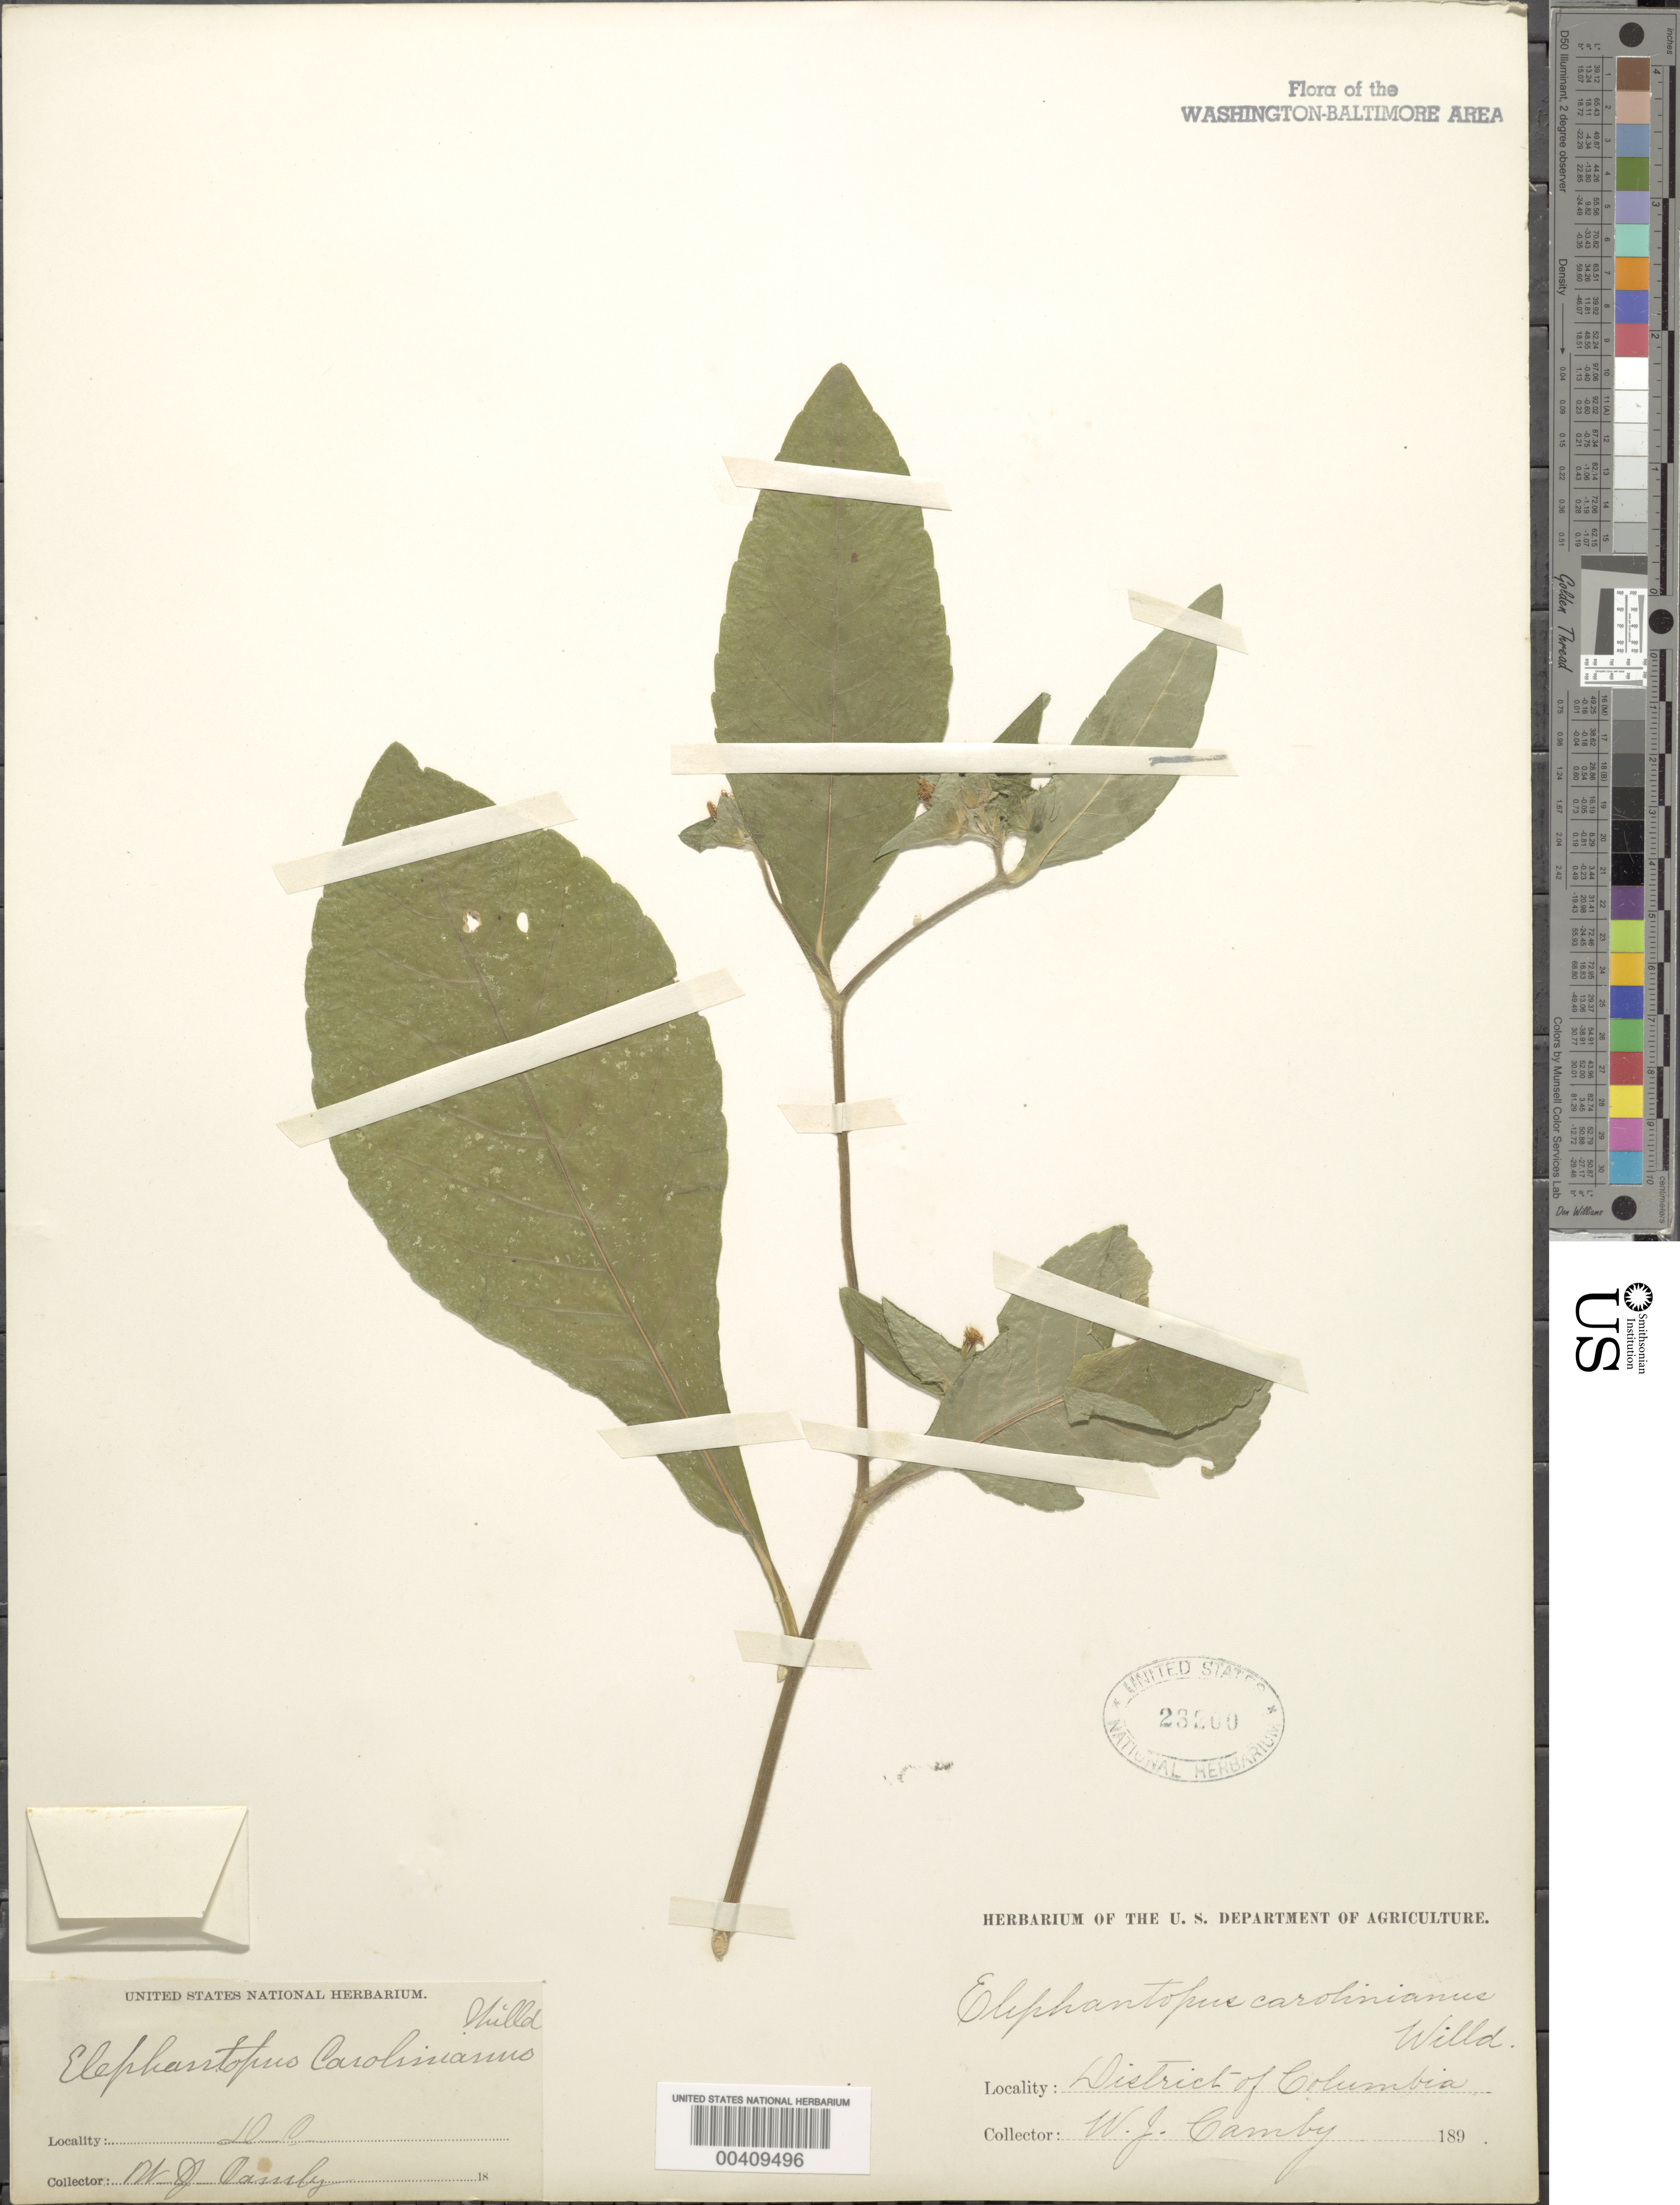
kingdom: Plantae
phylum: Tracheophyta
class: Magnoliopsida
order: Asterales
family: Asteraceae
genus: Elephantopus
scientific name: Elephantopus carolinianus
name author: Raeusch.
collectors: W. Camby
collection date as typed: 189-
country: United States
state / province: District of Columbia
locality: Washington DC Area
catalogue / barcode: US 23200